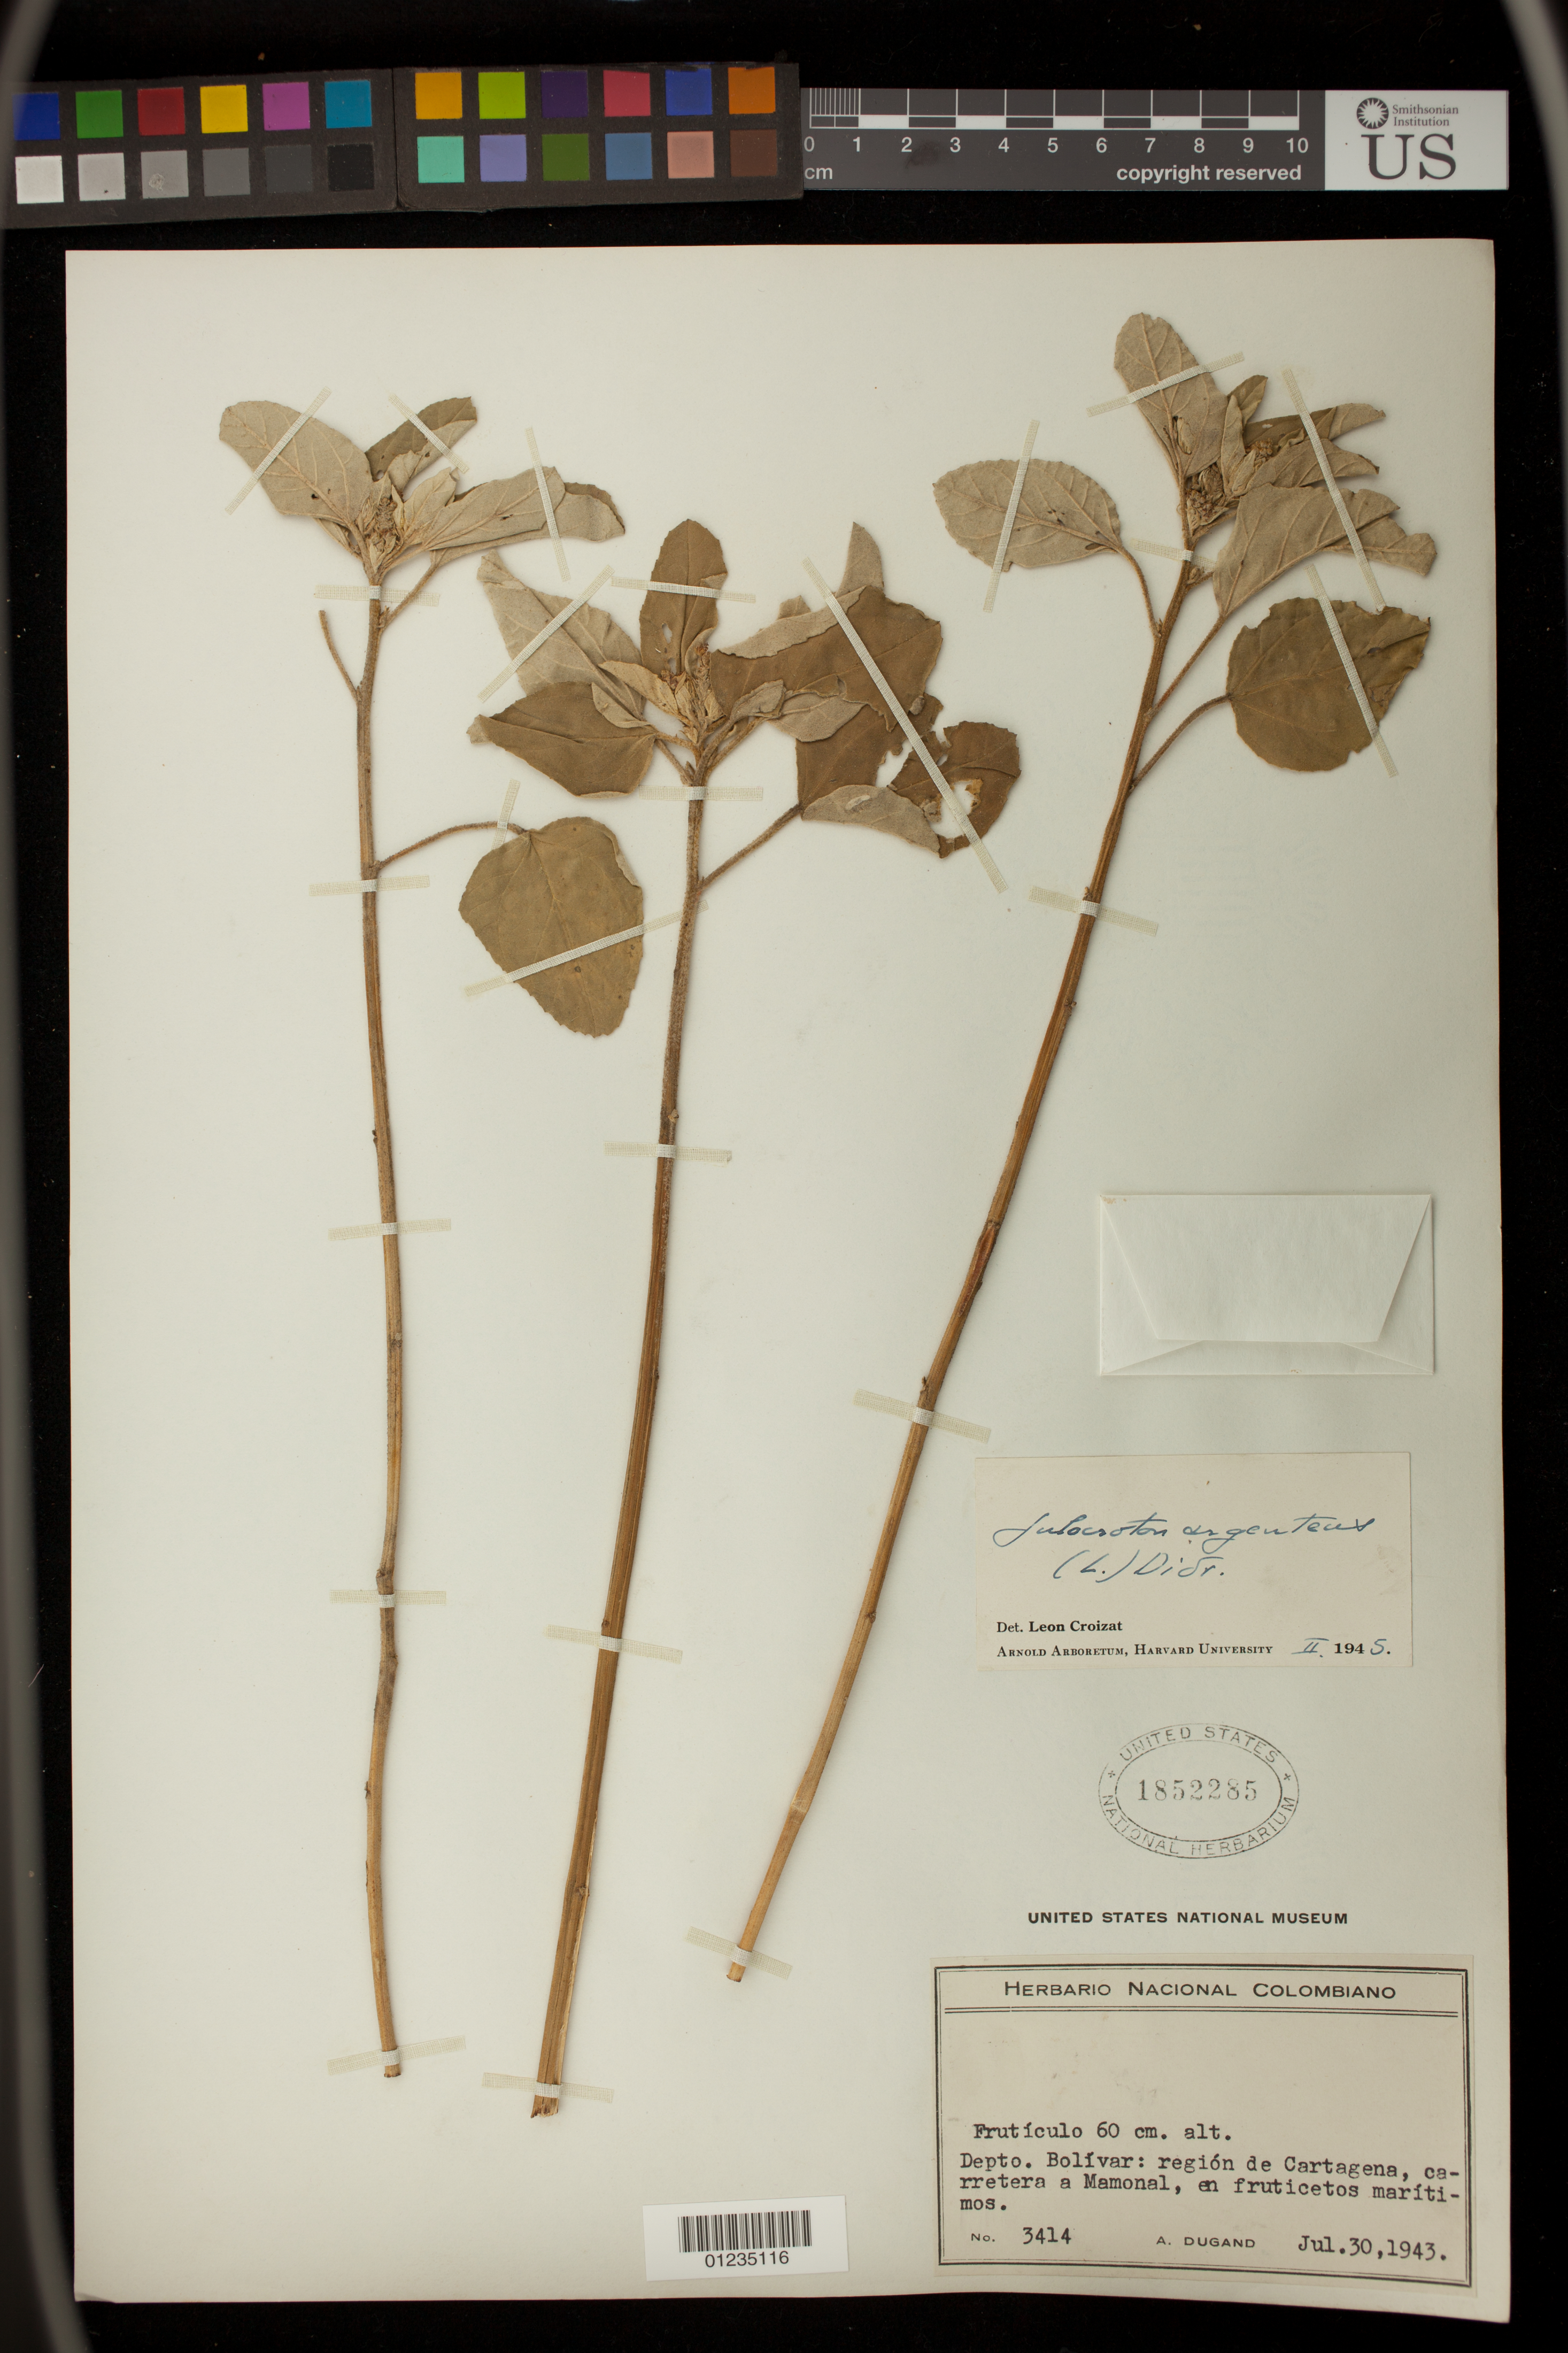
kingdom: Plantae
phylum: Tracheophyta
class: Magnoliopsida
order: Malpighiales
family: Euphorbiaceae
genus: Julocroton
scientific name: Julocroton argenteus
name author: (L.) Didr.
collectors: A. Dugand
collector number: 3414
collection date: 1943-07-30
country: Colombia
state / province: Bolivar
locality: region de Cartagena, carretera a Mamonal, en fruti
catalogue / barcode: US 1852285